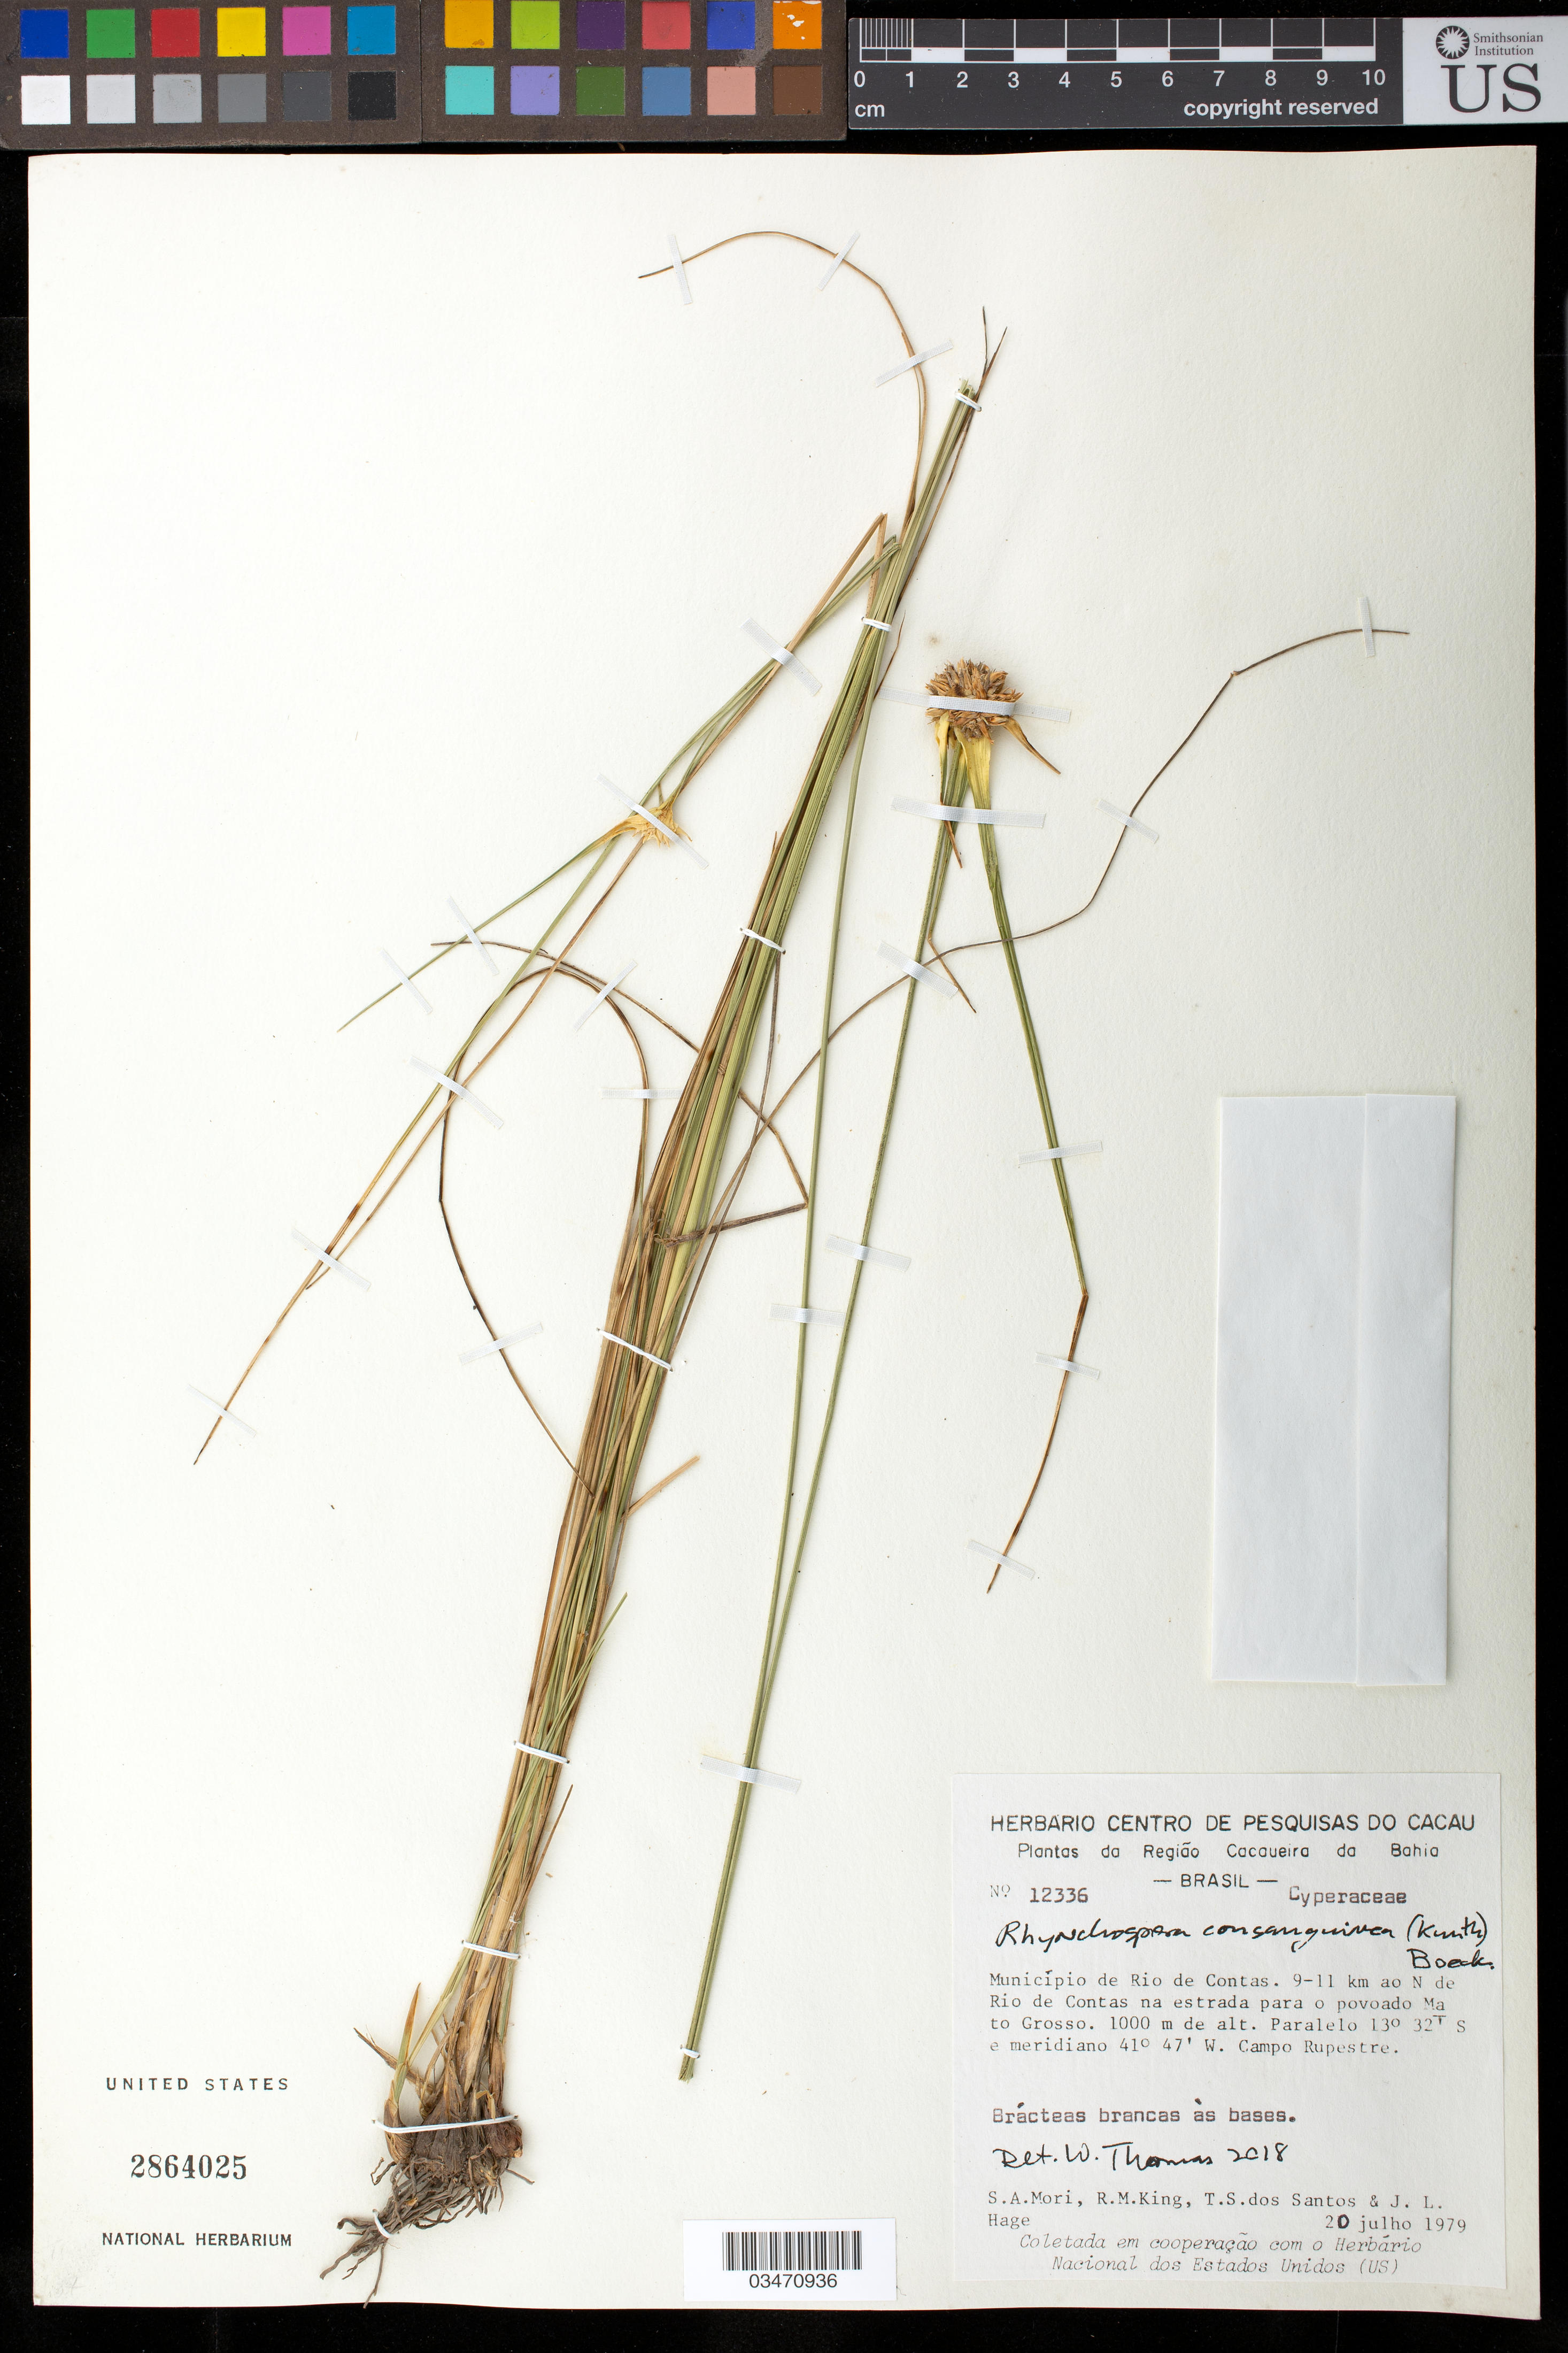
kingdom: Plantae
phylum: Tracheophyta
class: Liliopsida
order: Poales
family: Cyperaceae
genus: Rhynchospora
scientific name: Rhynchospora consanguinea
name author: (Kunth) Boeckeler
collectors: S. Mori, T. S. Santos & J. L. Hage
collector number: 12336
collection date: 1979-07-20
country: Brazil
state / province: Bahia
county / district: Rio de Contas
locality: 9-11 km ao N de Rio de Contas na estrada para o povoado Mato Grosso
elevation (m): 1000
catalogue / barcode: US 2864025